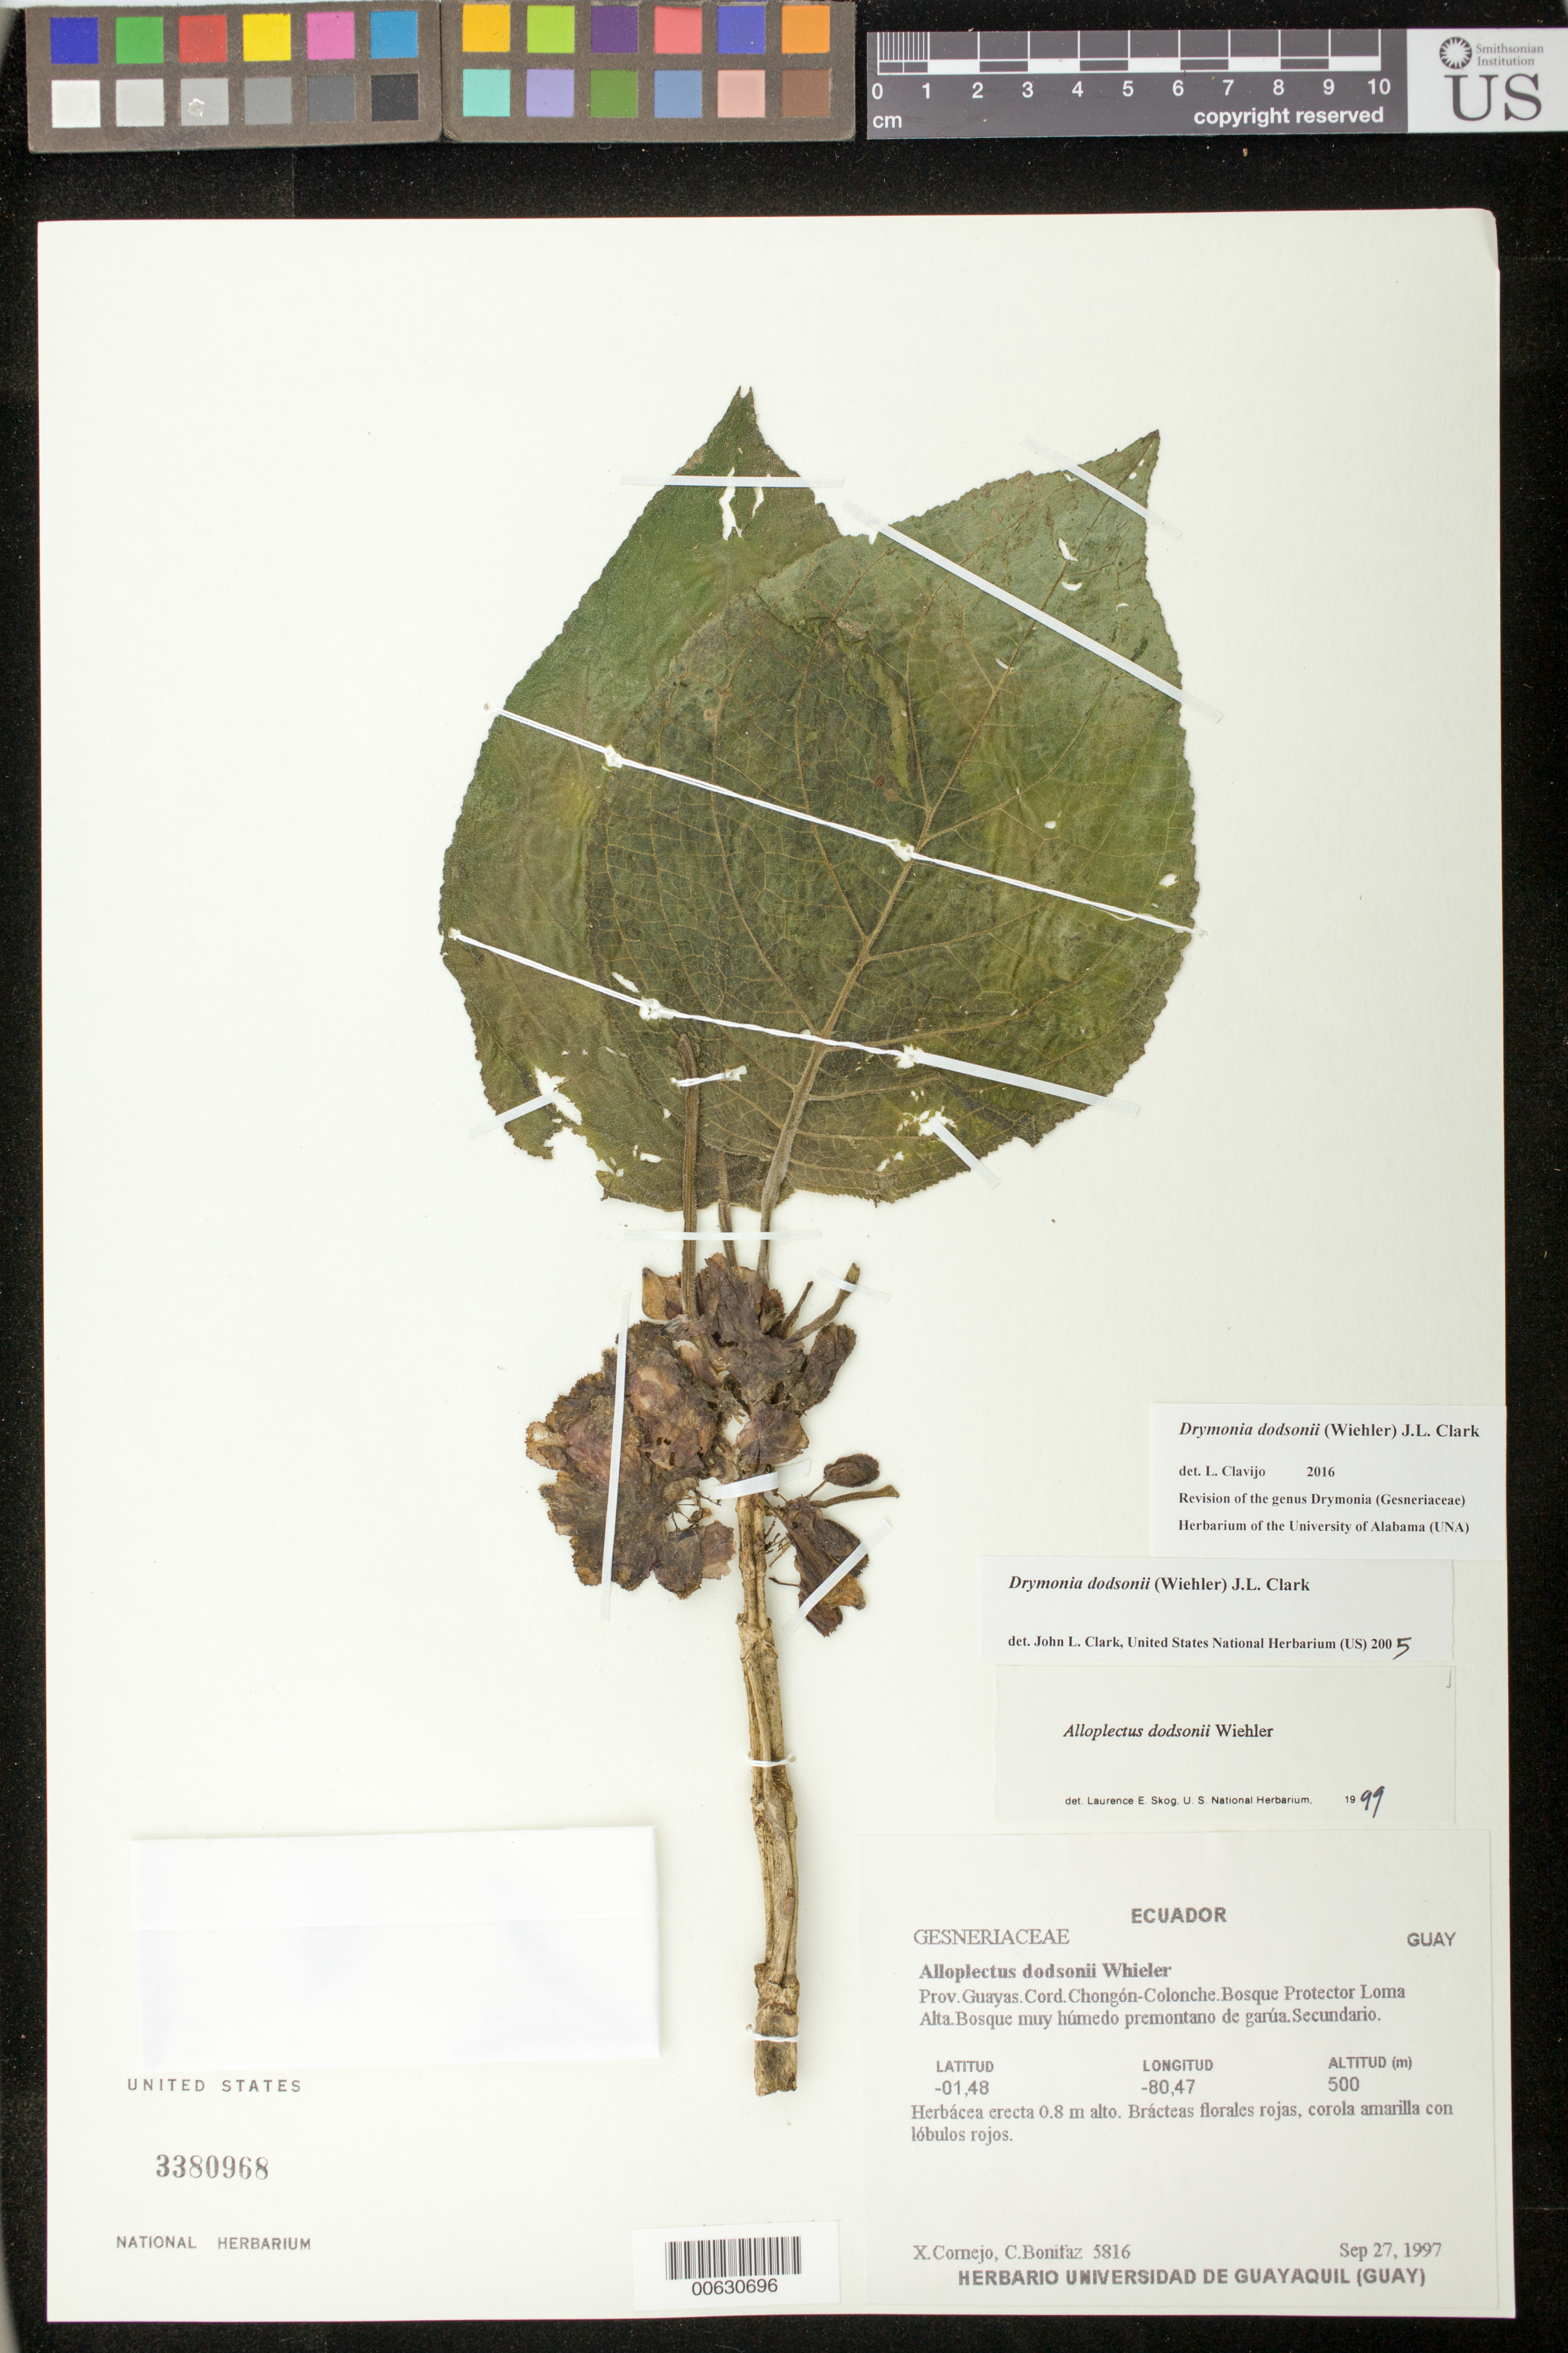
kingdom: Plantae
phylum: Tracheophyta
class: Magnoliopsida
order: Lamiales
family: Gesneriaceae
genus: Drymonia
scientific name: Drymonia dodsonii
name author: (Wiehler) J.L. Clark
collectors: X. F. Cornejo & C. Bonifaz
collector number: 5816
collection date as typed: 27 Sep 1997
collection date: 1997-09-27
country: Ecuador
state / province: Guayas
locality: Cord. Chongón-Colonche, Bosque Protector Loma Alta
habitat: Bosque muy húmedo premontano de garúa, secundario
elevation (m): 500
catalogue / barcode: US 3380968